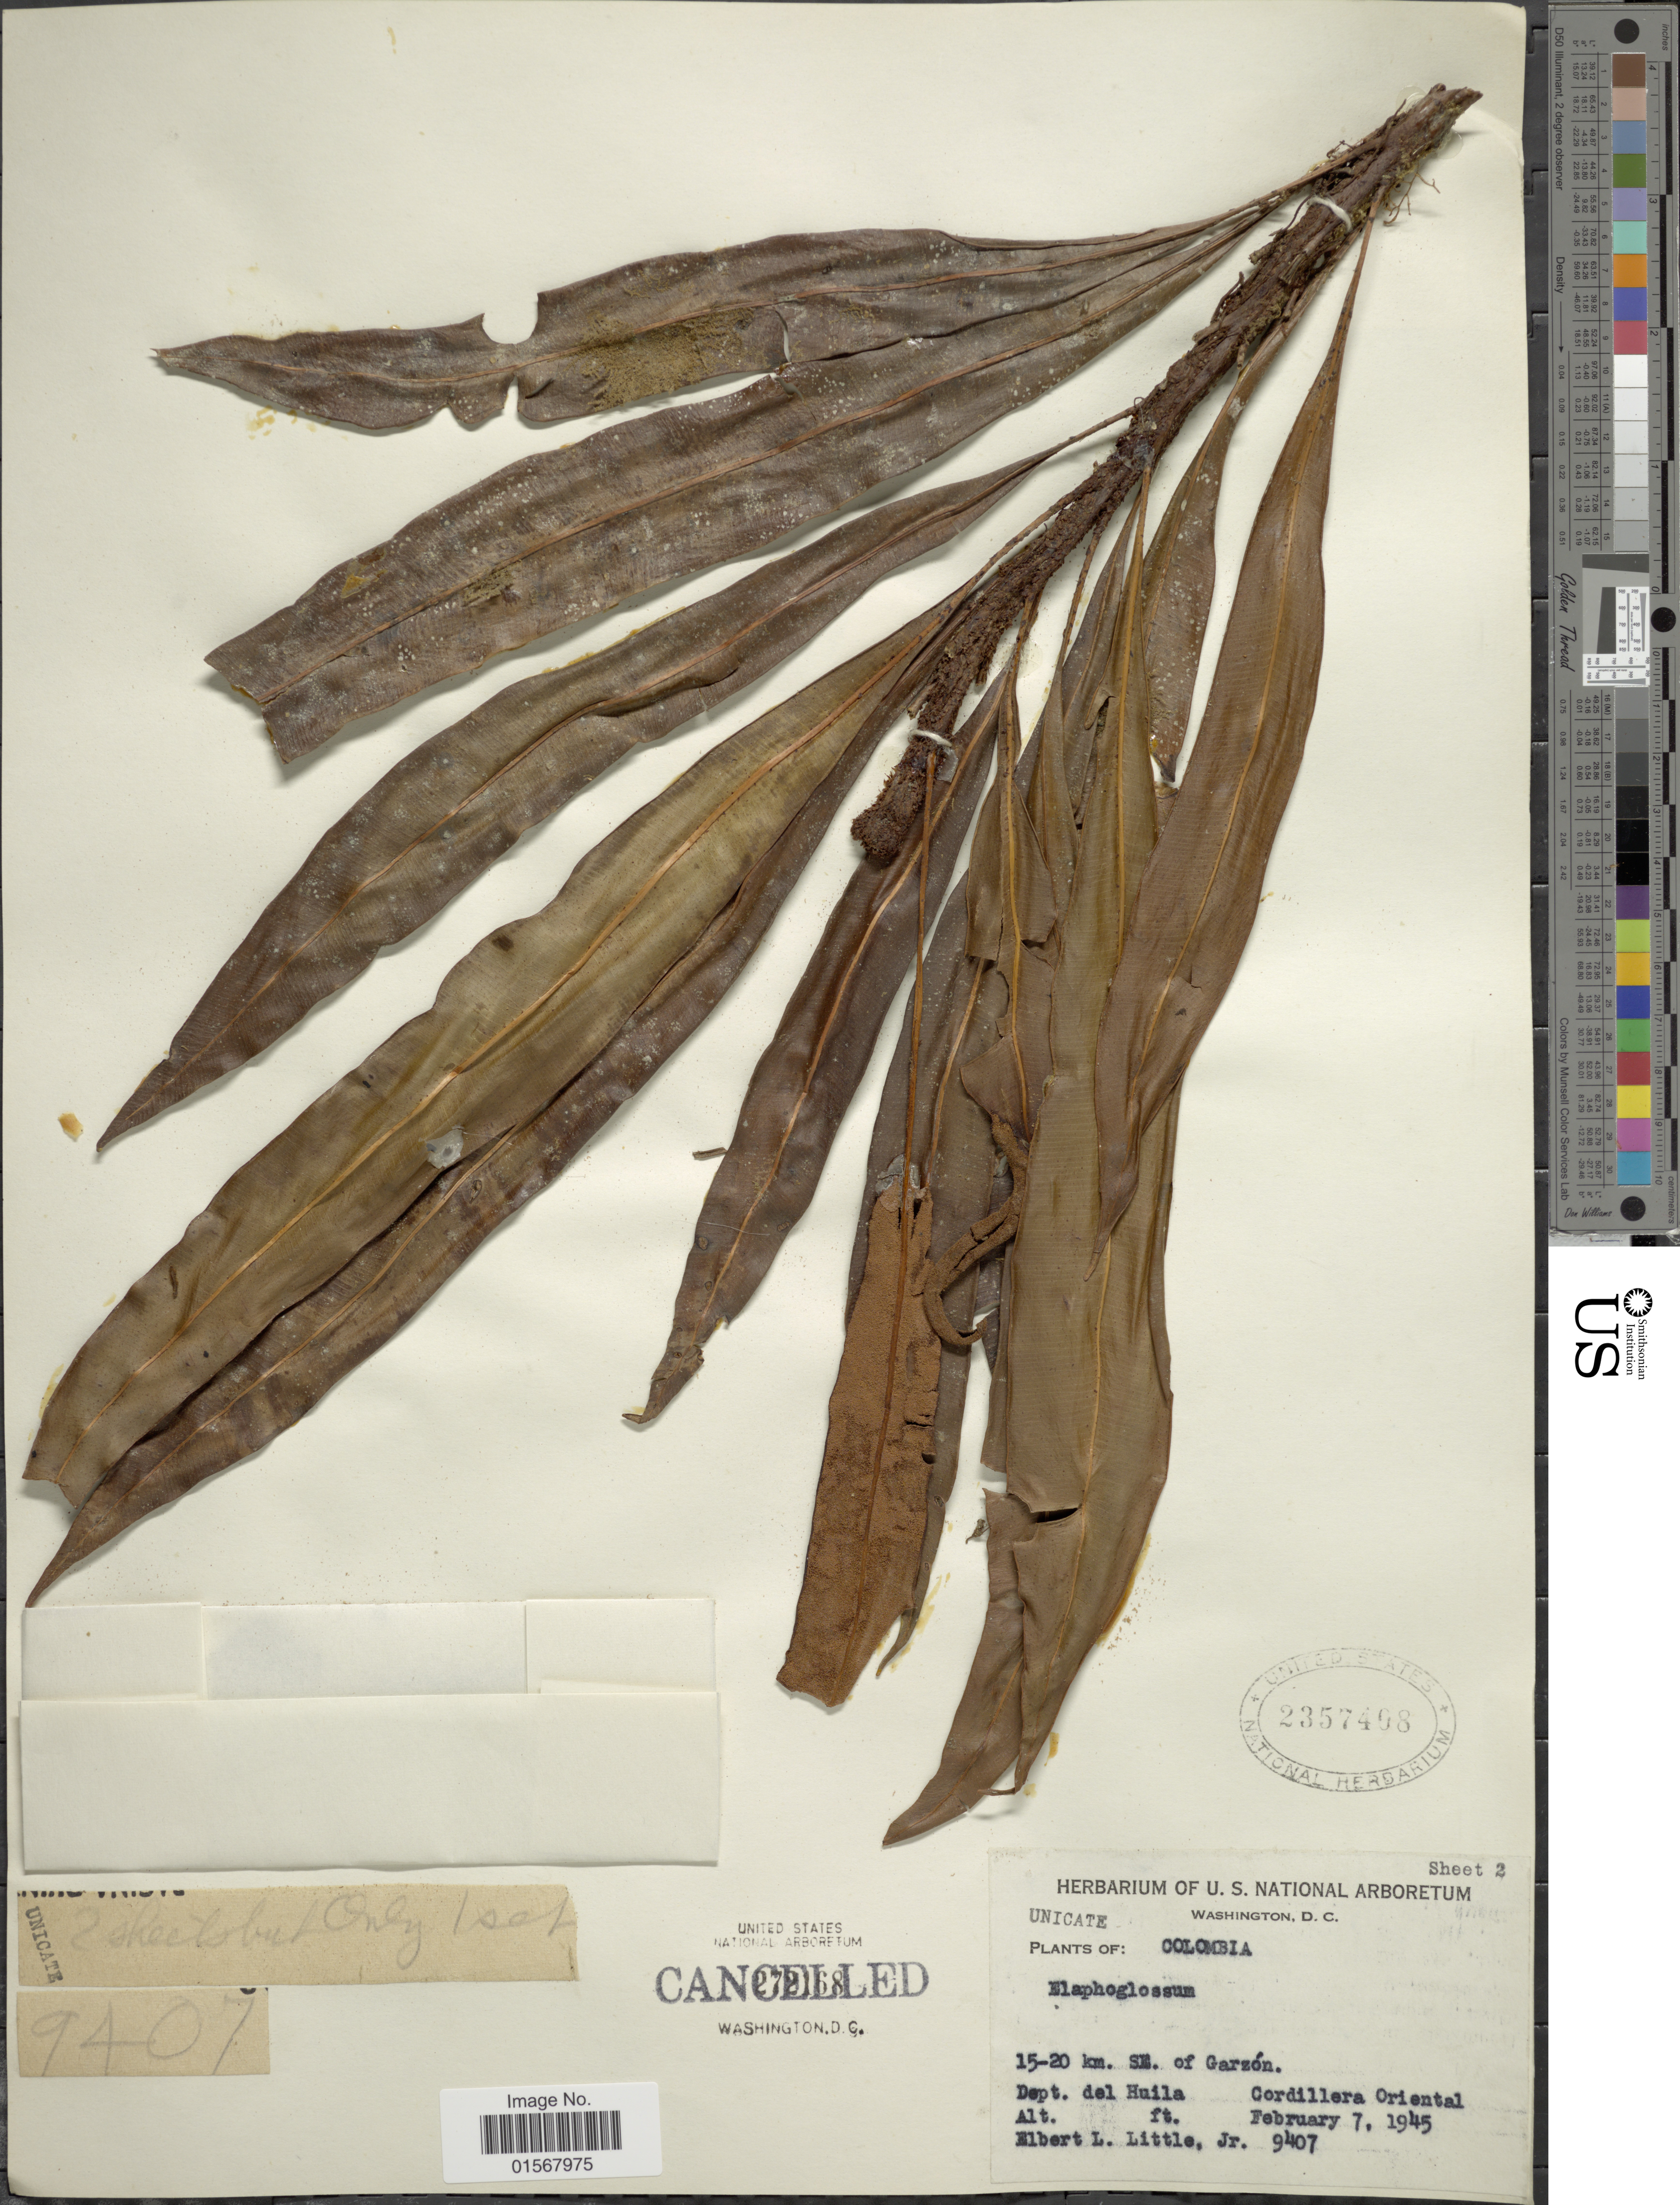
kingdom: Plantae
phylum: Tracheophyta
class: Polypodiopsida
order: Polypodiales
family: Dryopteridaceae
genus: Elaphoglossum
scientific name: Elaphoglossum lechlerianum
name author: (Mett.) T. Moore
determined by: Matos, F. B.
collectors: E. L. Little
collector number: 9407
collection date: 1945-02-07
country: Colombia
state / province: Huila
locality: Dept. del Huila, Cordillera Oriental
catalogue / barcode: US 2357408